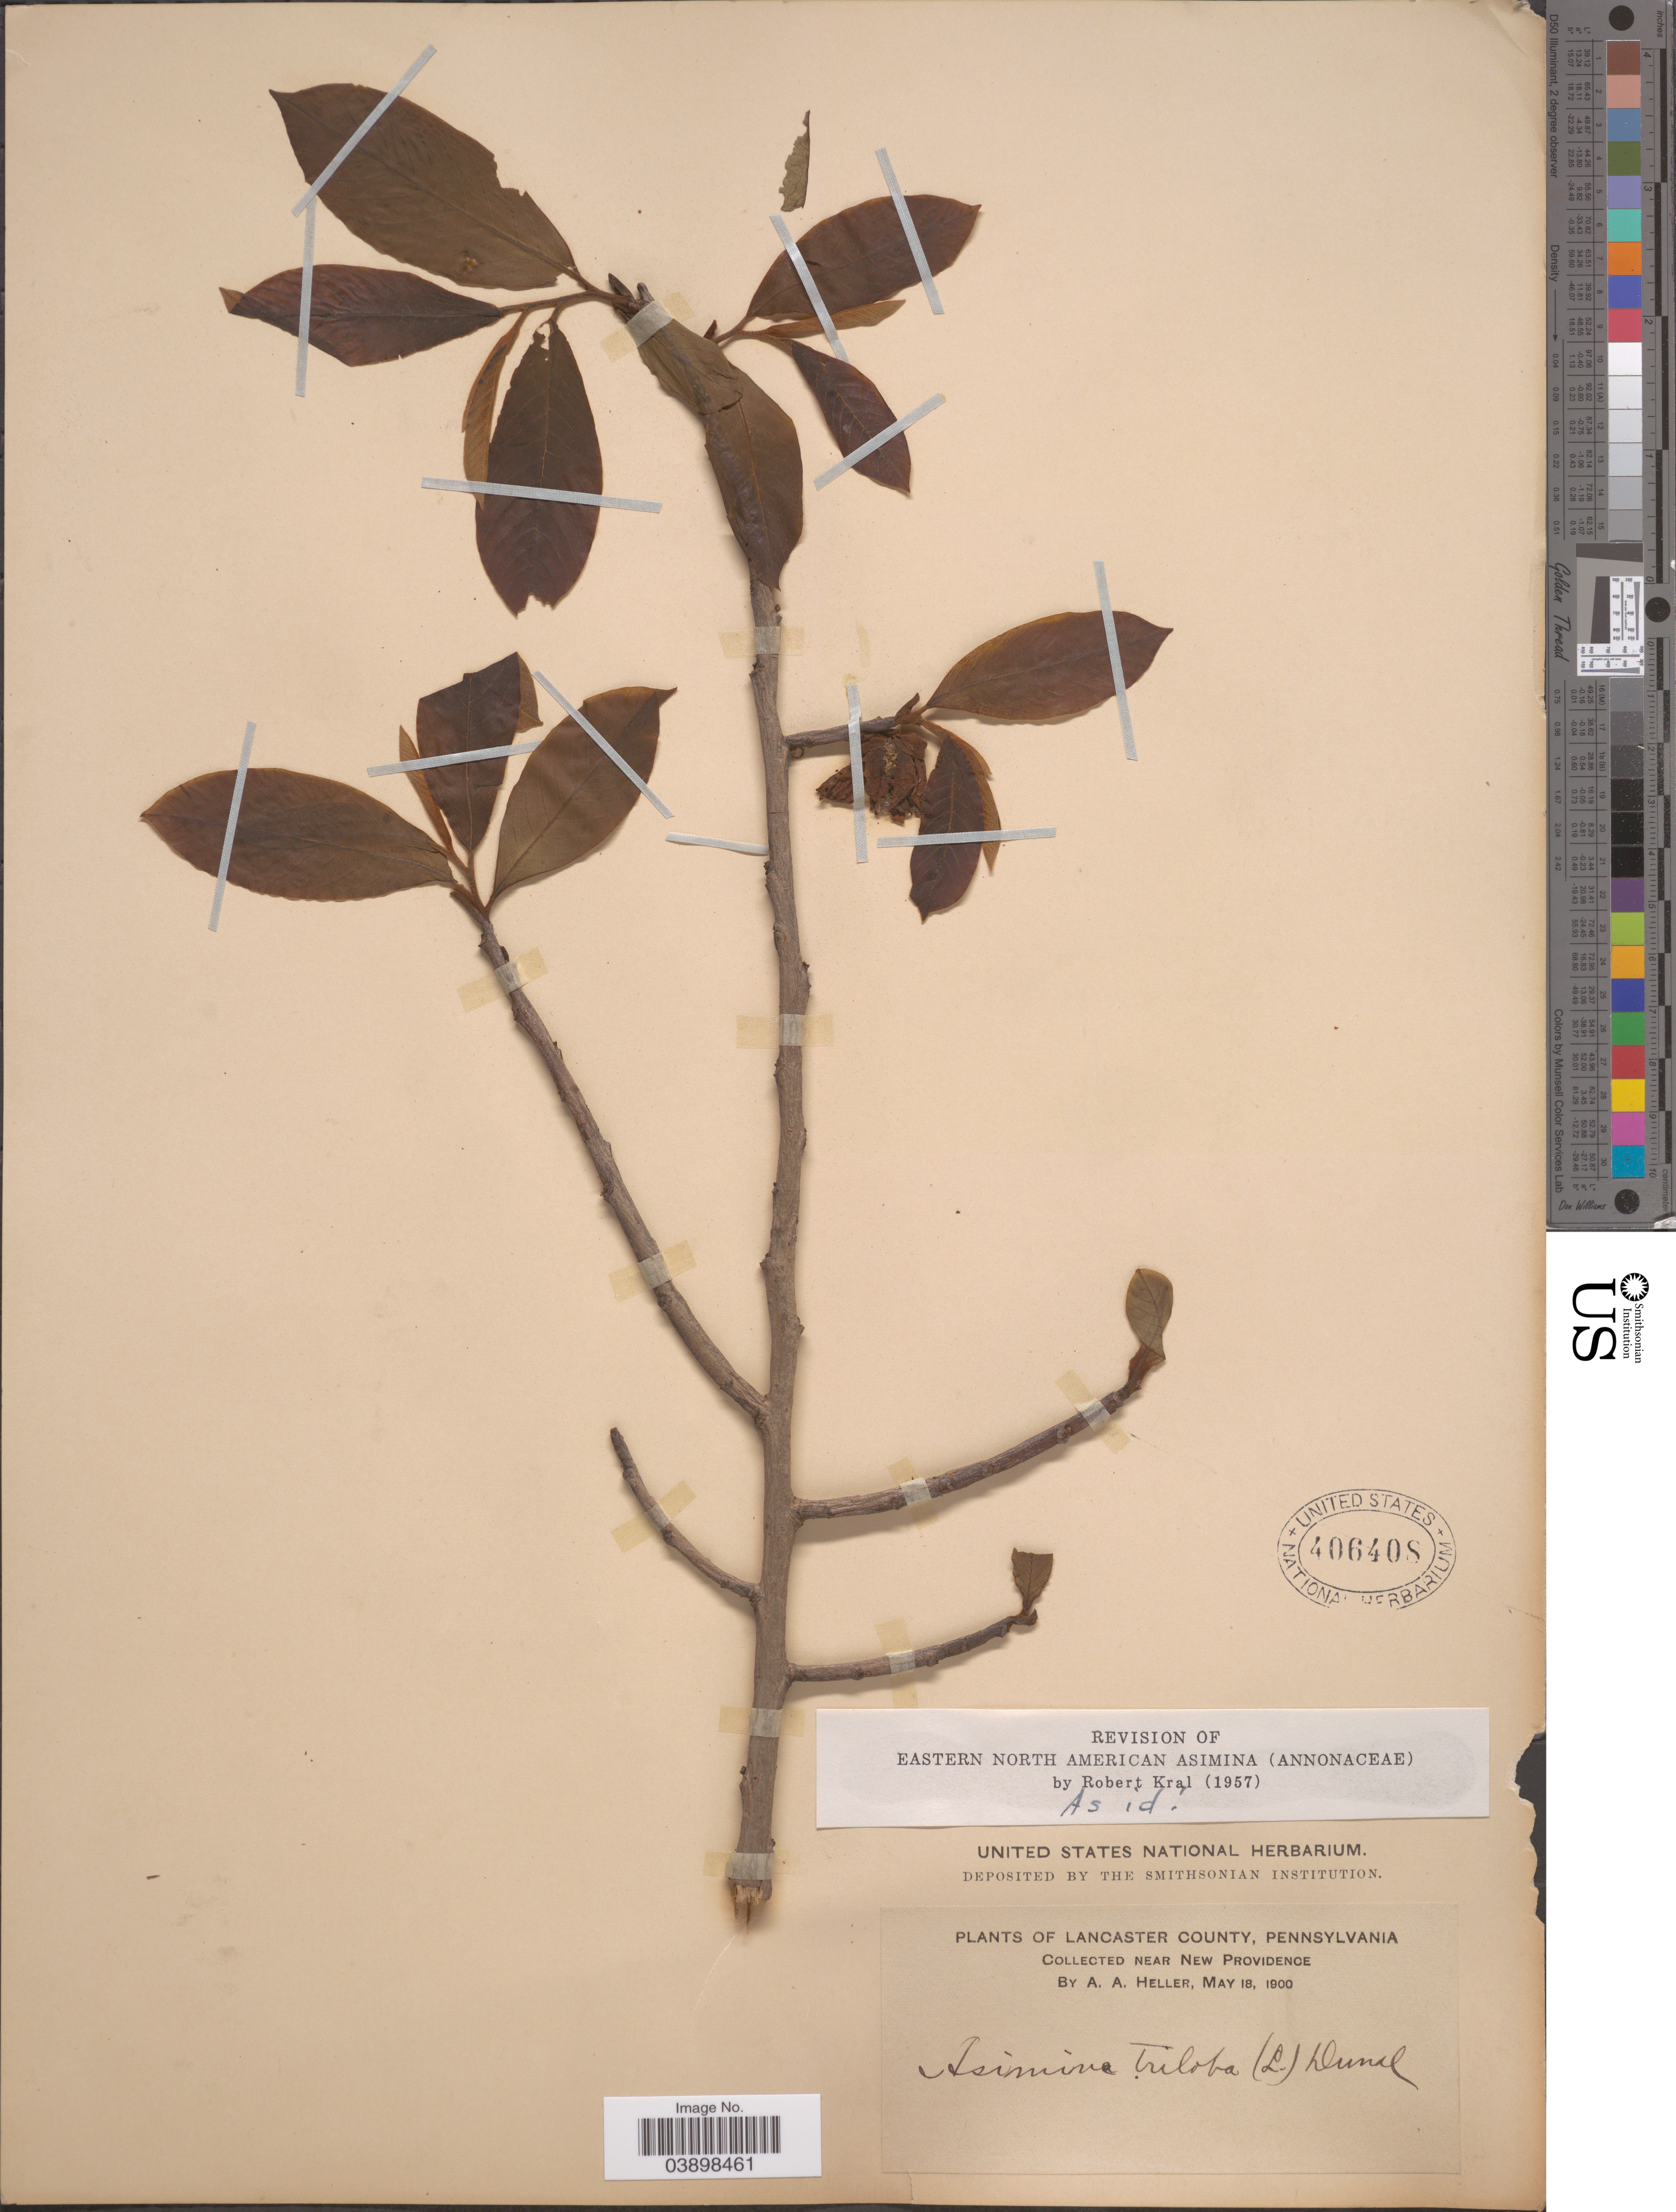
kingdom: Plantae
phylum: Tracheophyta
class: Magnoliopsida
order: Magnoliales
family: Annonaceae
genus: Asimina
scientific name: Asimina triloba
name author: (L.) Dunal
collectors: A. A. Heller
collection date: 1900-05-18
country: United States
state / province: Pennsylvania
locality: Lancaster County. Near New Providence.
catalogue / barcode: US 406408